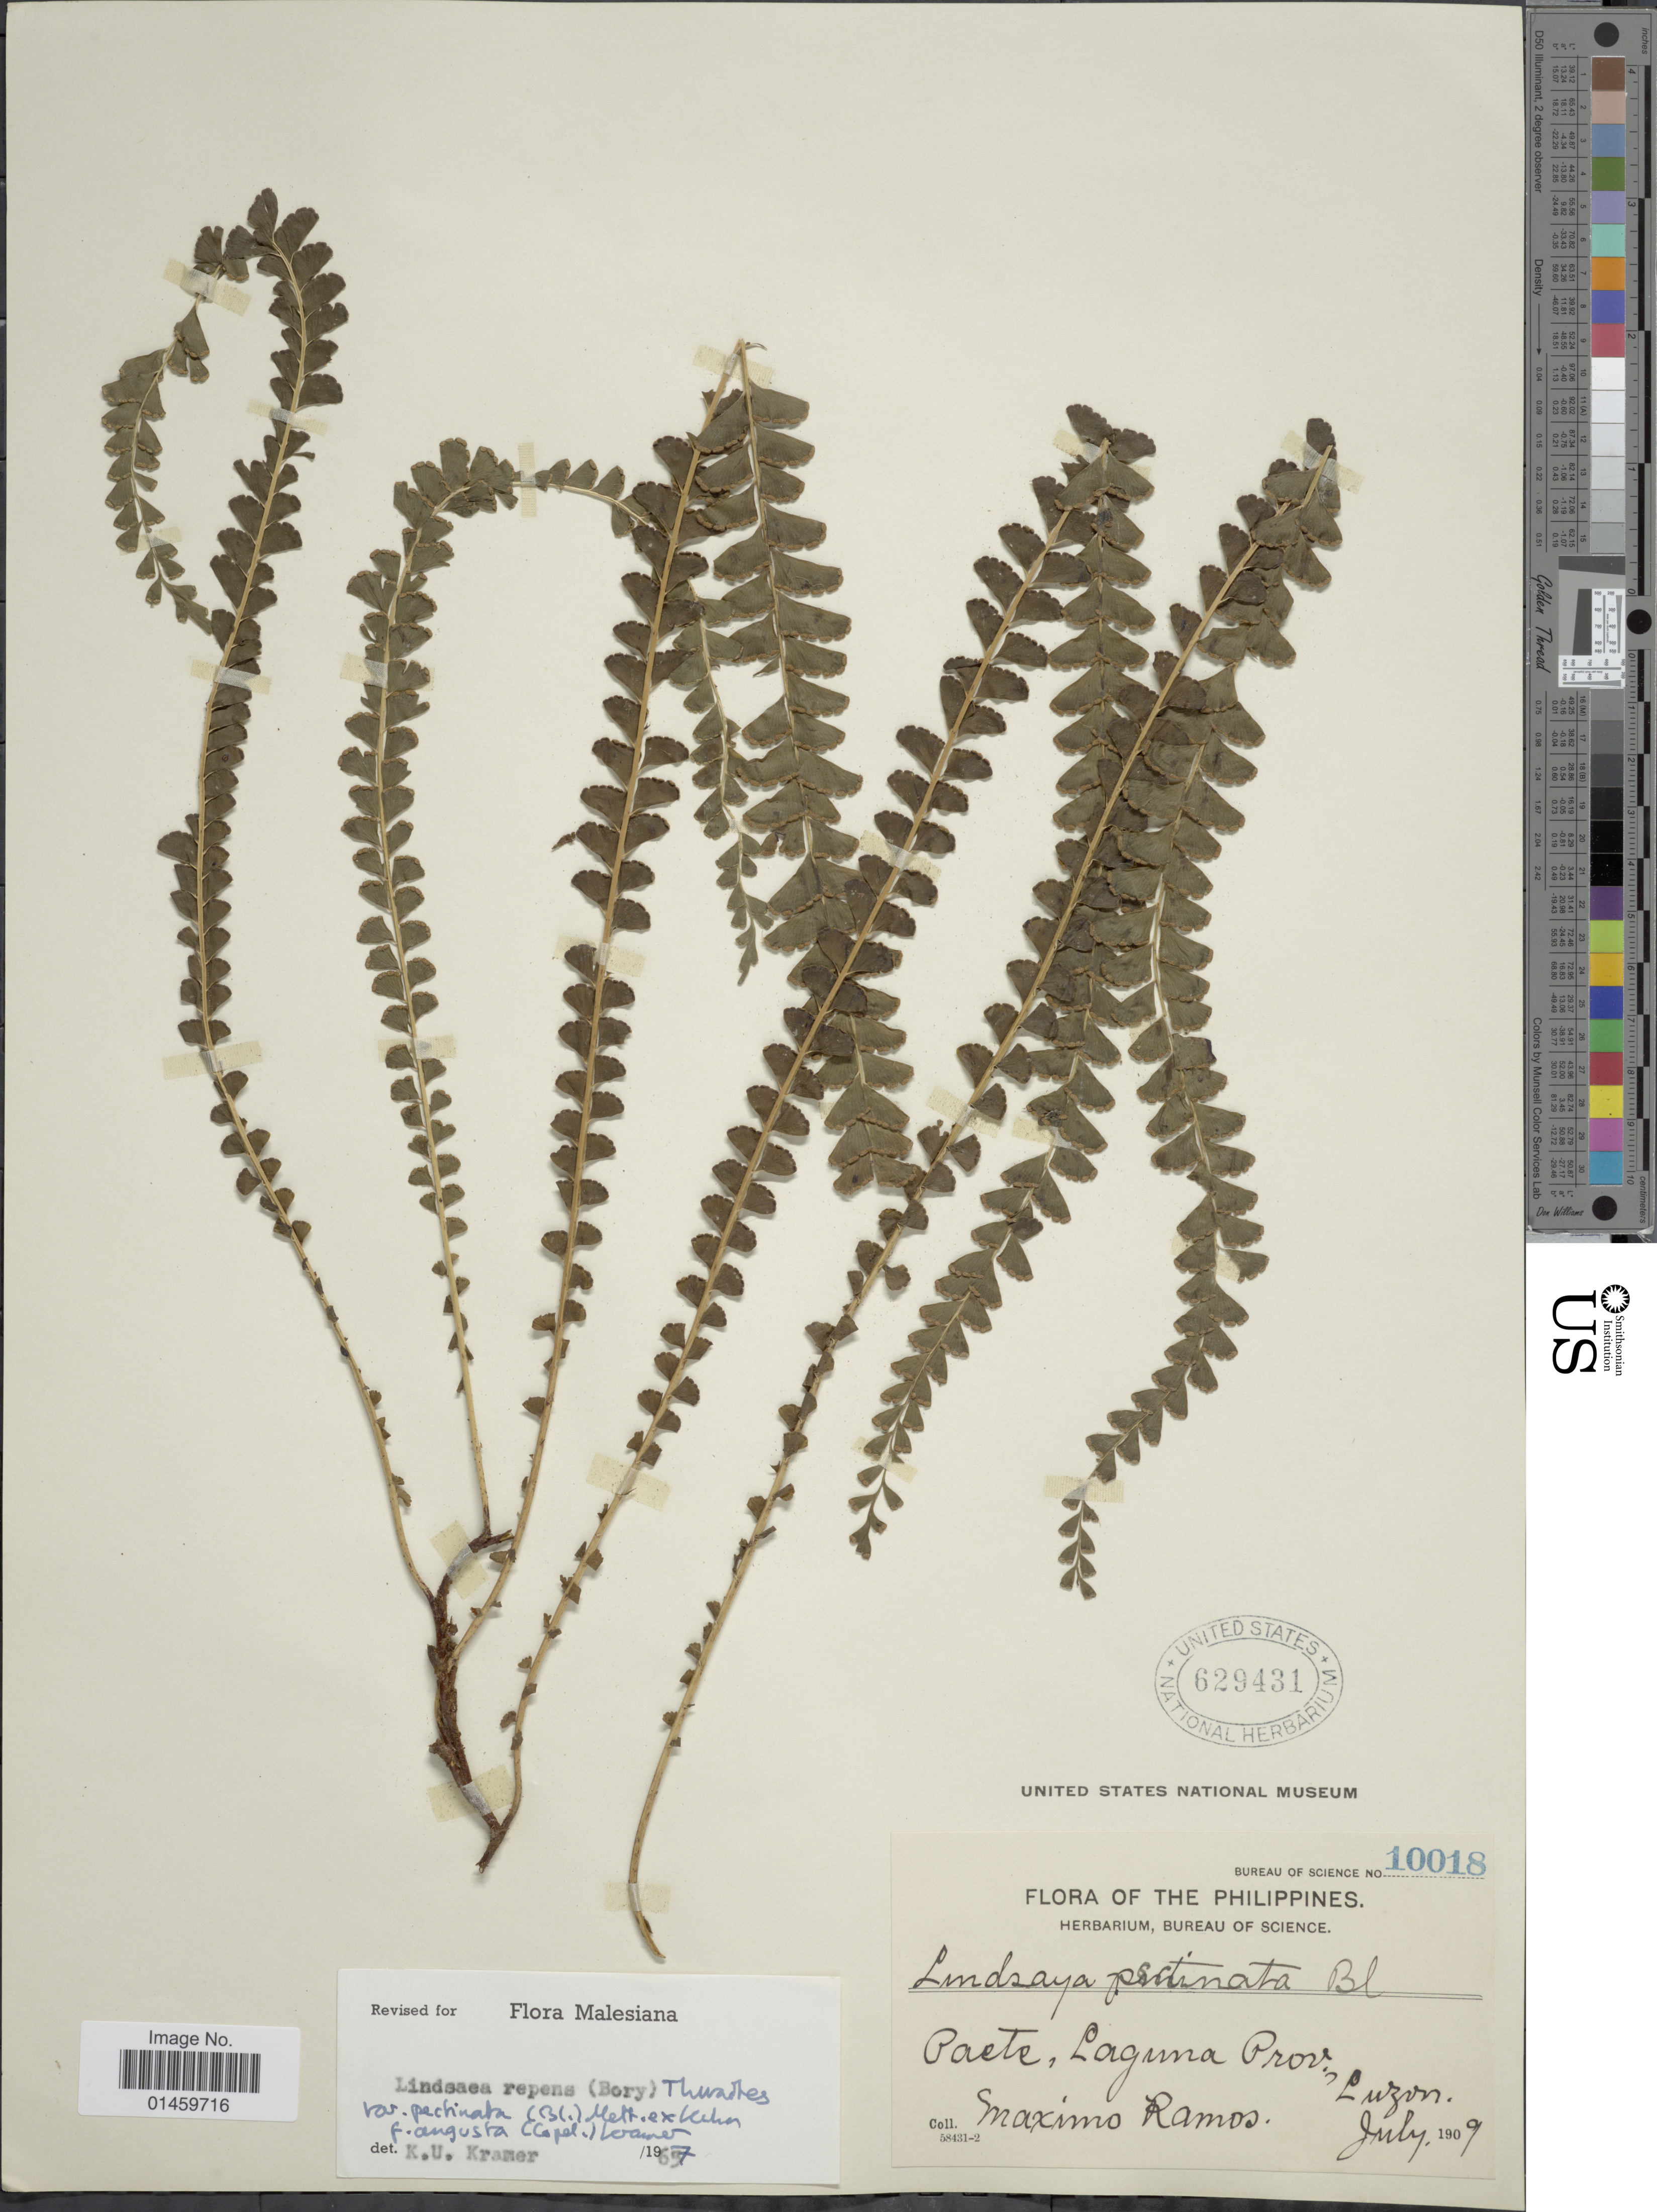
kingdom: Plantae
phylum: Tracheophyta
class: Polypodiopsida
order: Polypodiales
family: Lindsaeaceae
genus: Lindsaea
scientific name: Lindsaea repens var. pectinata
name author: (Blume) Mett.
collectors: M. Ramos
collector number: Bureau of Science 10018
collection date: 1909-07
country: Philippines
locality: Paete, Laguna Prov., Luzon.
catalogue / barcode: US 629431